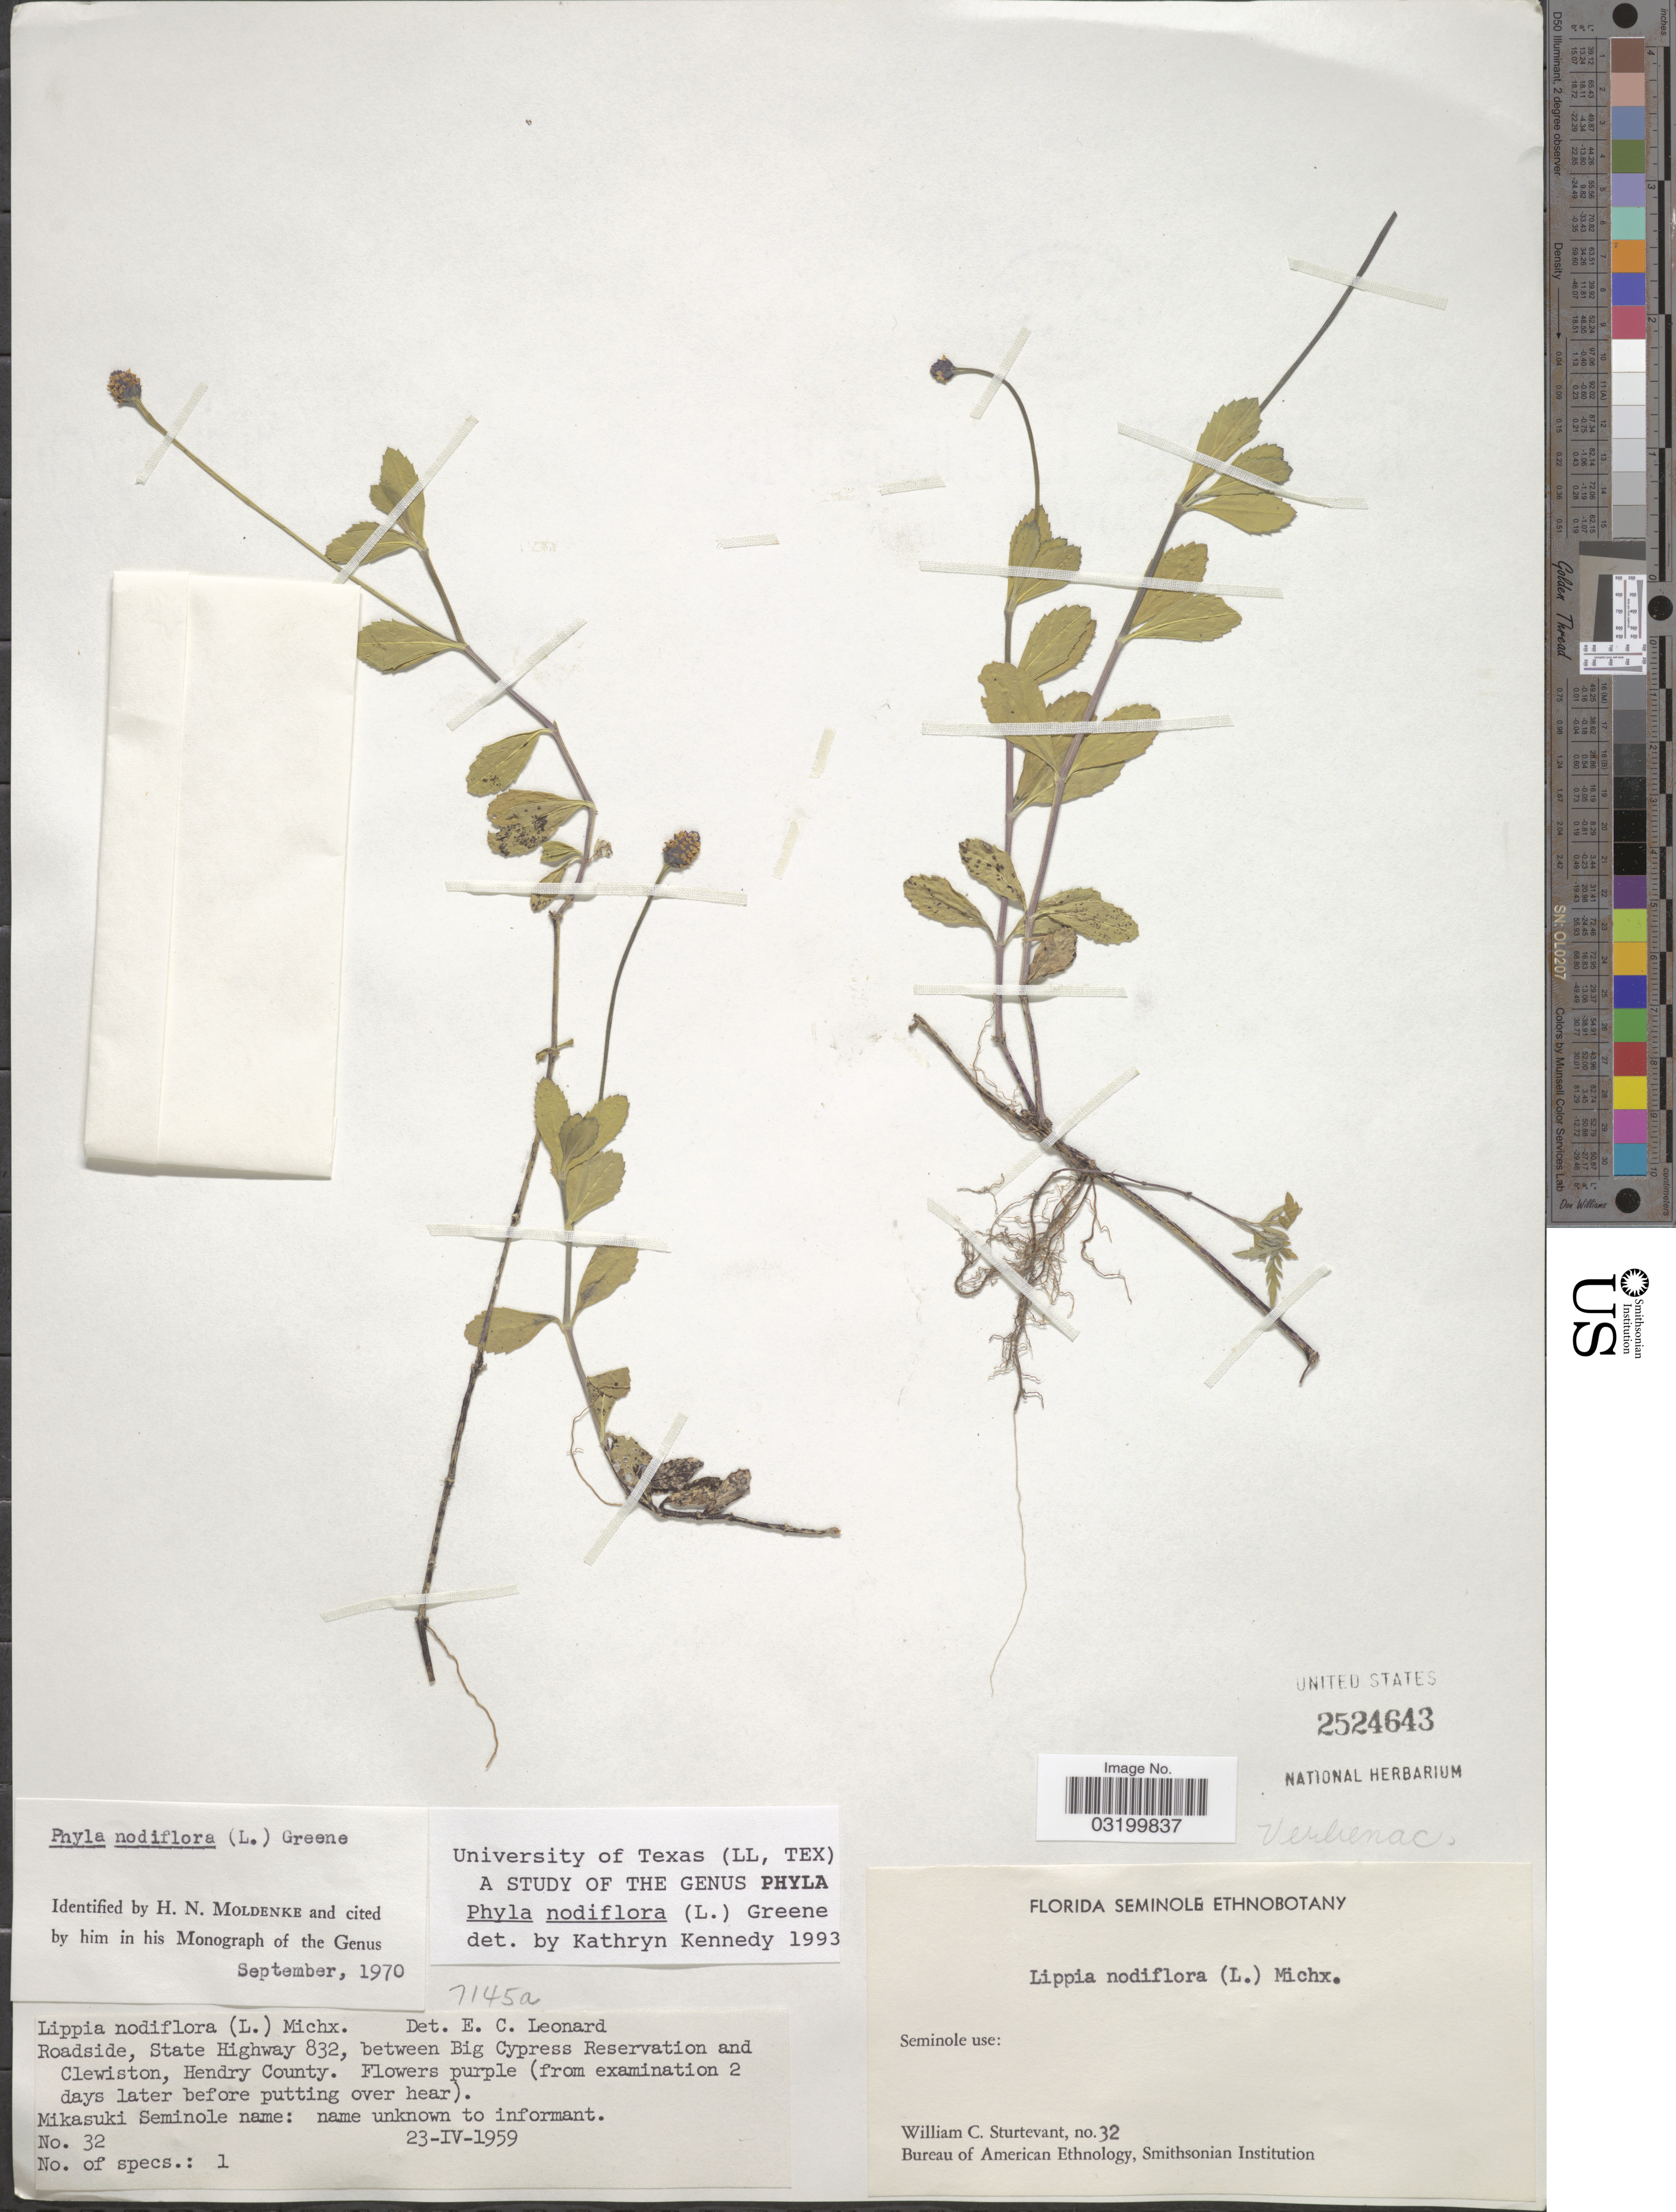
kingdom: Plantae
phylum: Tracheophyta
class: Magnoliopsida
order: Lamiales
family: Verbenaceae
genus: Phyla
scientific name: Phyla nodiflora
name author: (L.) Greene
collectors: W. Sturtevant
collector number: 32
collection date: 1959-04-23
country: United States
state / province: Florida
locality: Roadside, State Highway 832, between Big Cypress Reservation and Clewiston, Hendry County.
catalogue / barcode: US 2524643